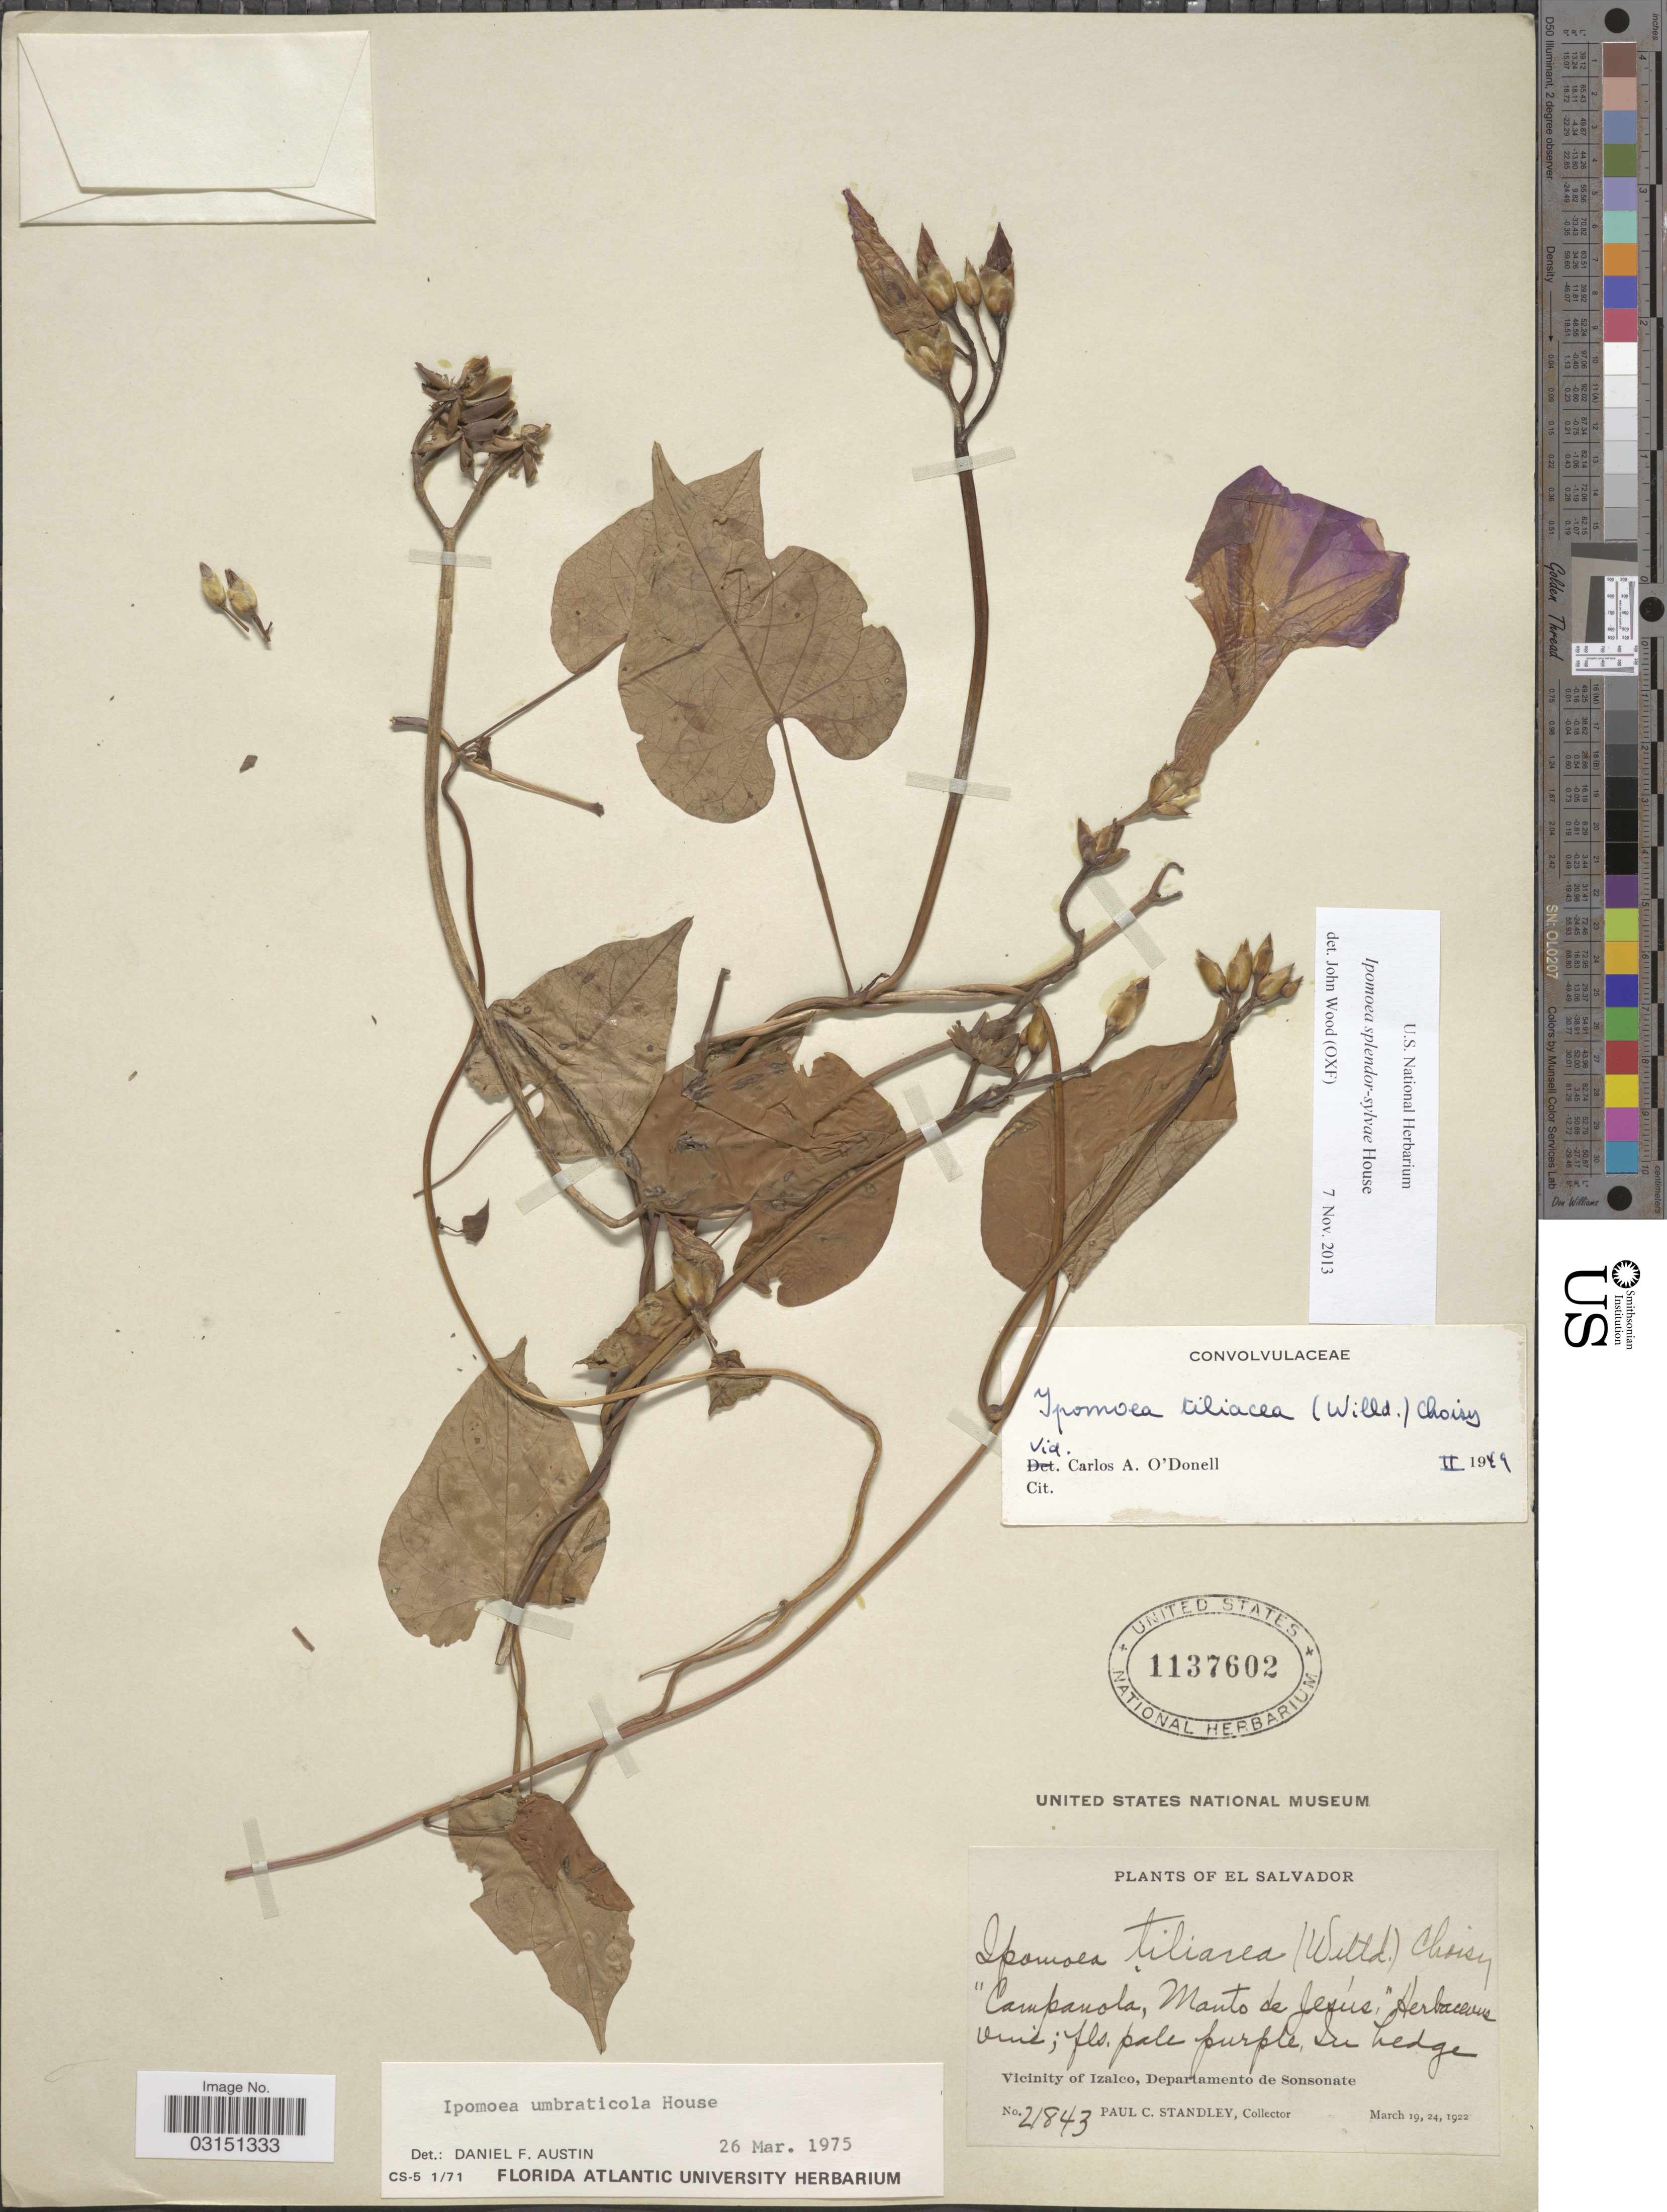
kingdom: Plantae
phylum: Tracheophyta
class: Magnoliopsida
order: Solanales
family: Convolvulaceae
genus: Ipomoea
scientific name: Ipomoea splendor-sylvae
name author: House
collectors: P. C. Standley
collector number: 21843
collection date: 1922-03-19/1922-03-24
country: El Salvador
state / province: Sonsonate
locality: Vicinity of Izalco, Departamento de Sonsonate.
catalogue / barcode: US 1137602